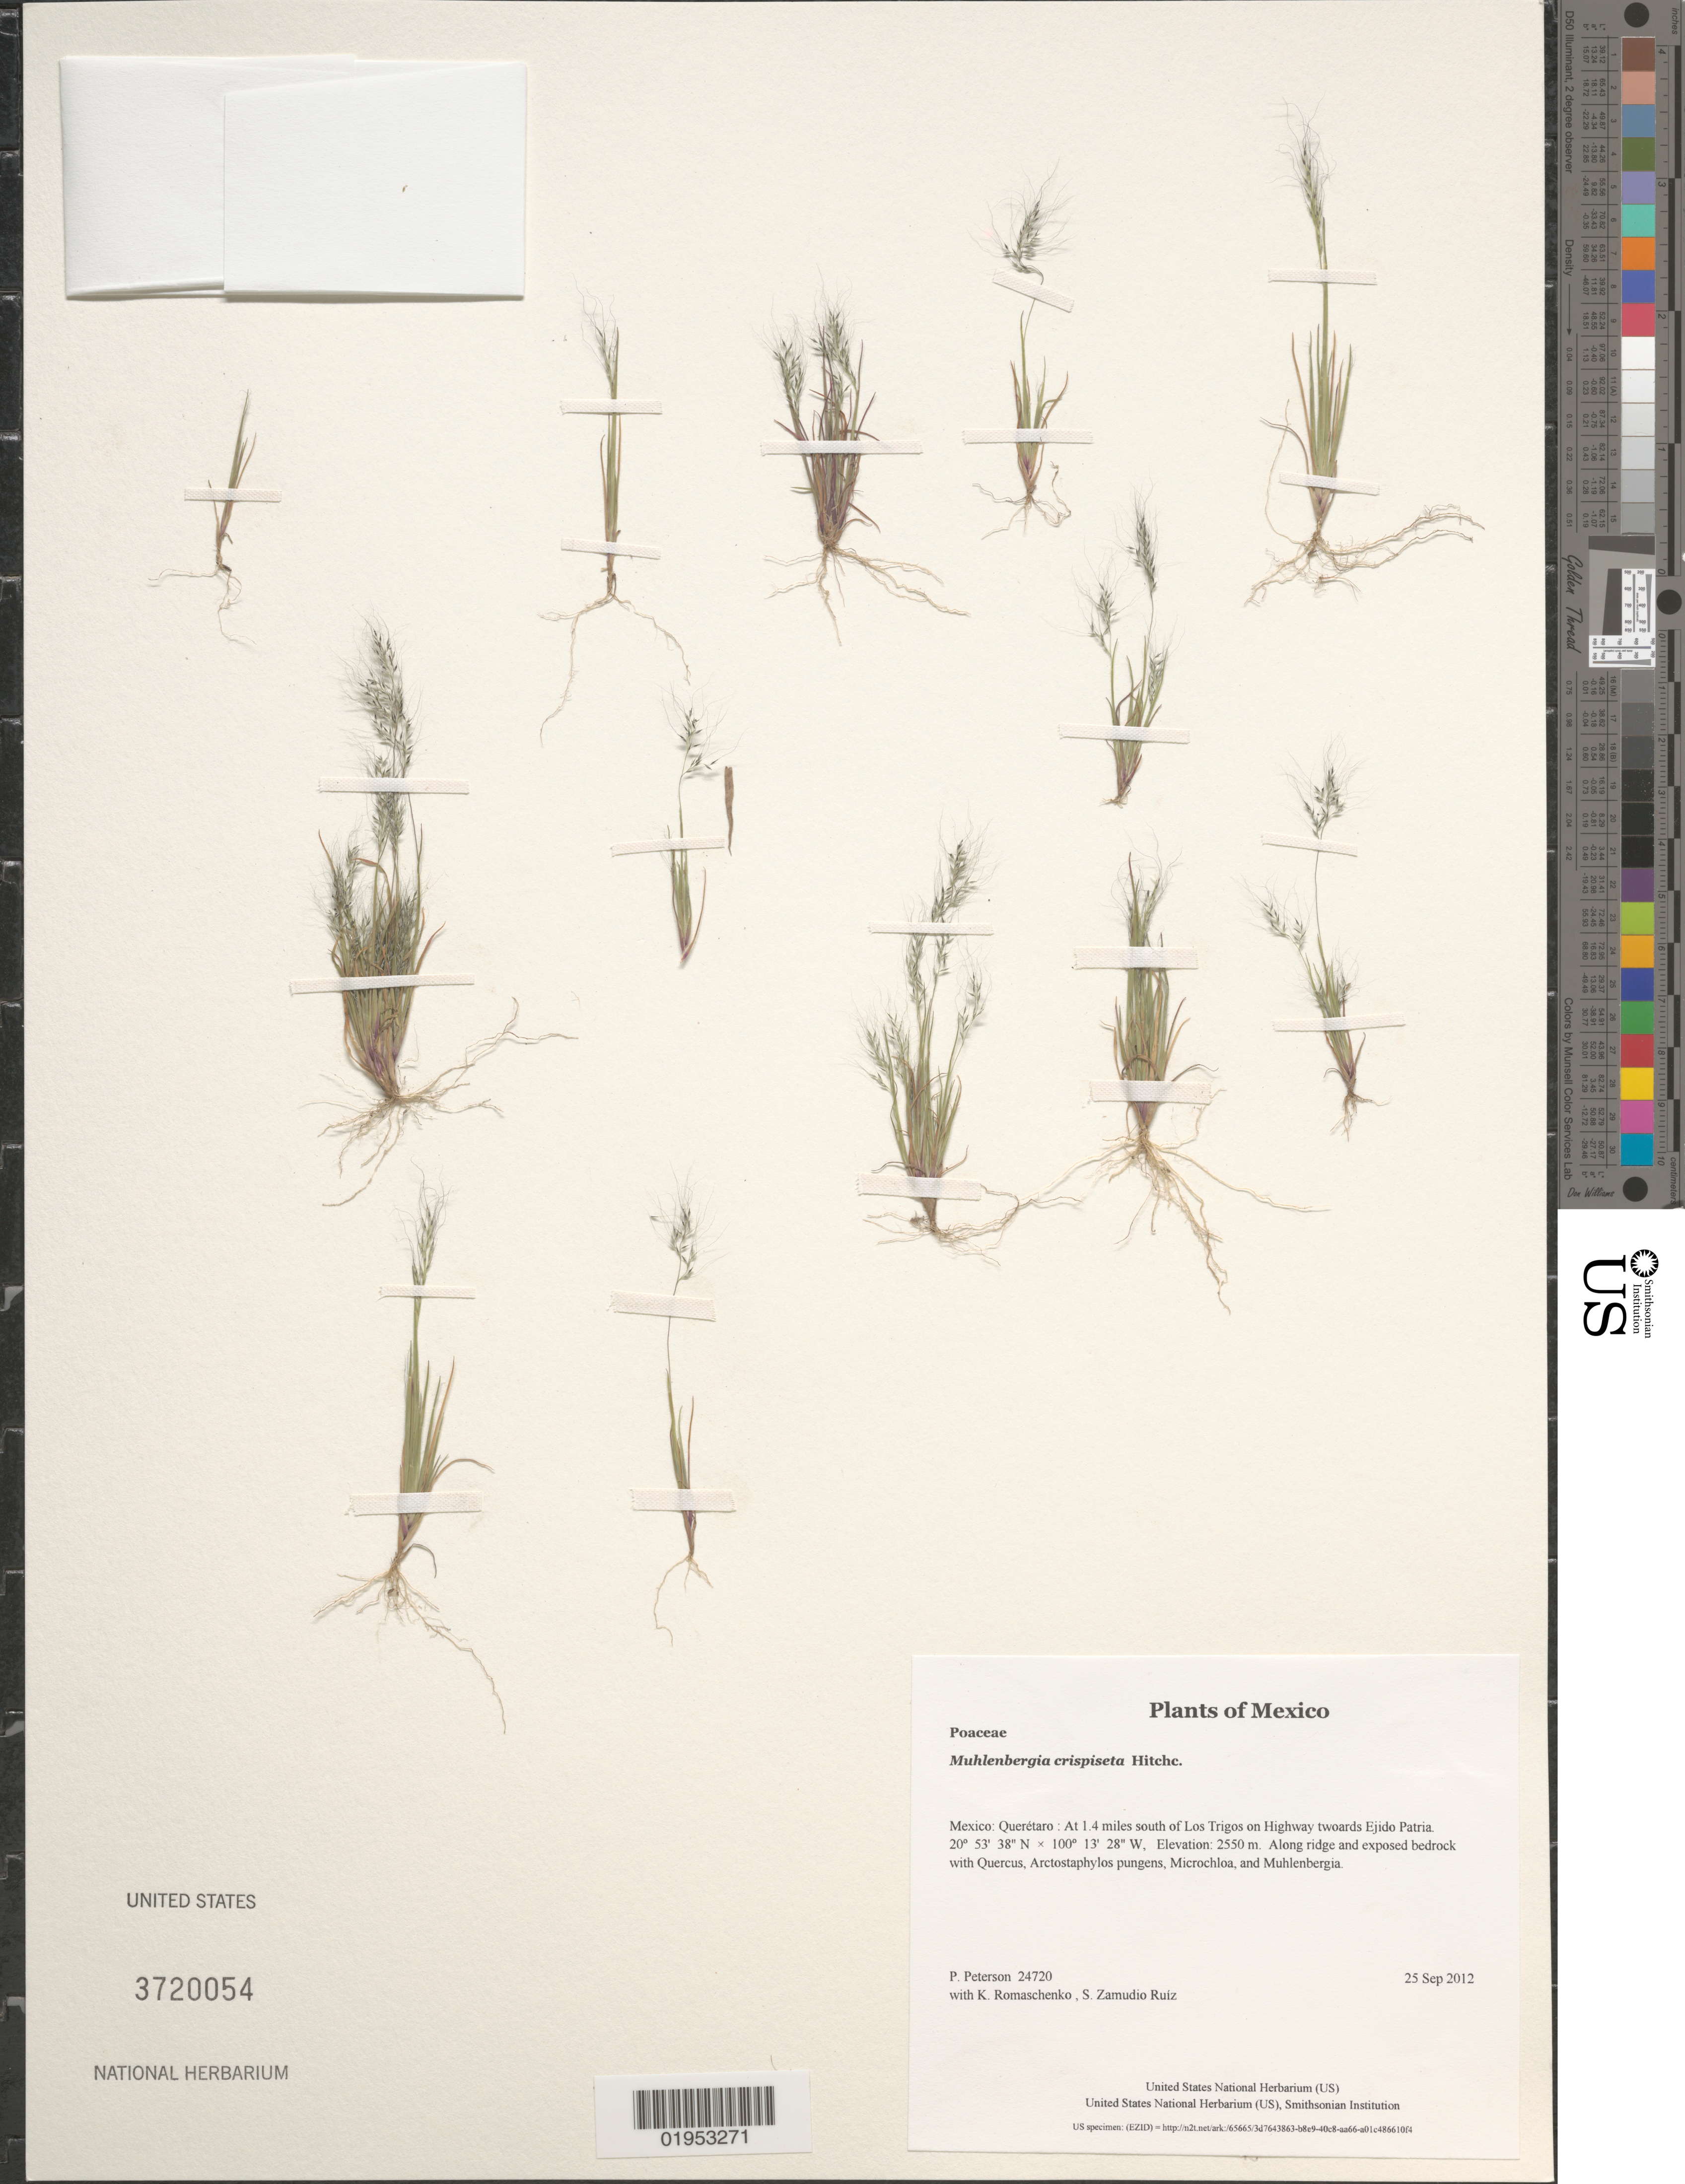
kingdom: Plantae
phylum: Tracheophyta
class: Liliopsida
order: Poales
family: Poaceae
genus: Muhlenbergia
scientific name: Muhlenbergia crispiseta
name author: Hitchc.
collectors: P. M. Peterson, K. Romaschenko & S. Zamudio Ruíz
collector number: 24720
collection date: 2012-09-25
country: Mexico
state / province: Querétaro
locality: At 1.4 miles south of Los Trigos on Highway towards Ejido Patria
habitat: Along ridge and exposed bedrock with Quercus, Arctostaphylos pungens, Microchloa, and Muhlenbergia.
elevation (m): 2550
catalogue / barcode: US 3720054